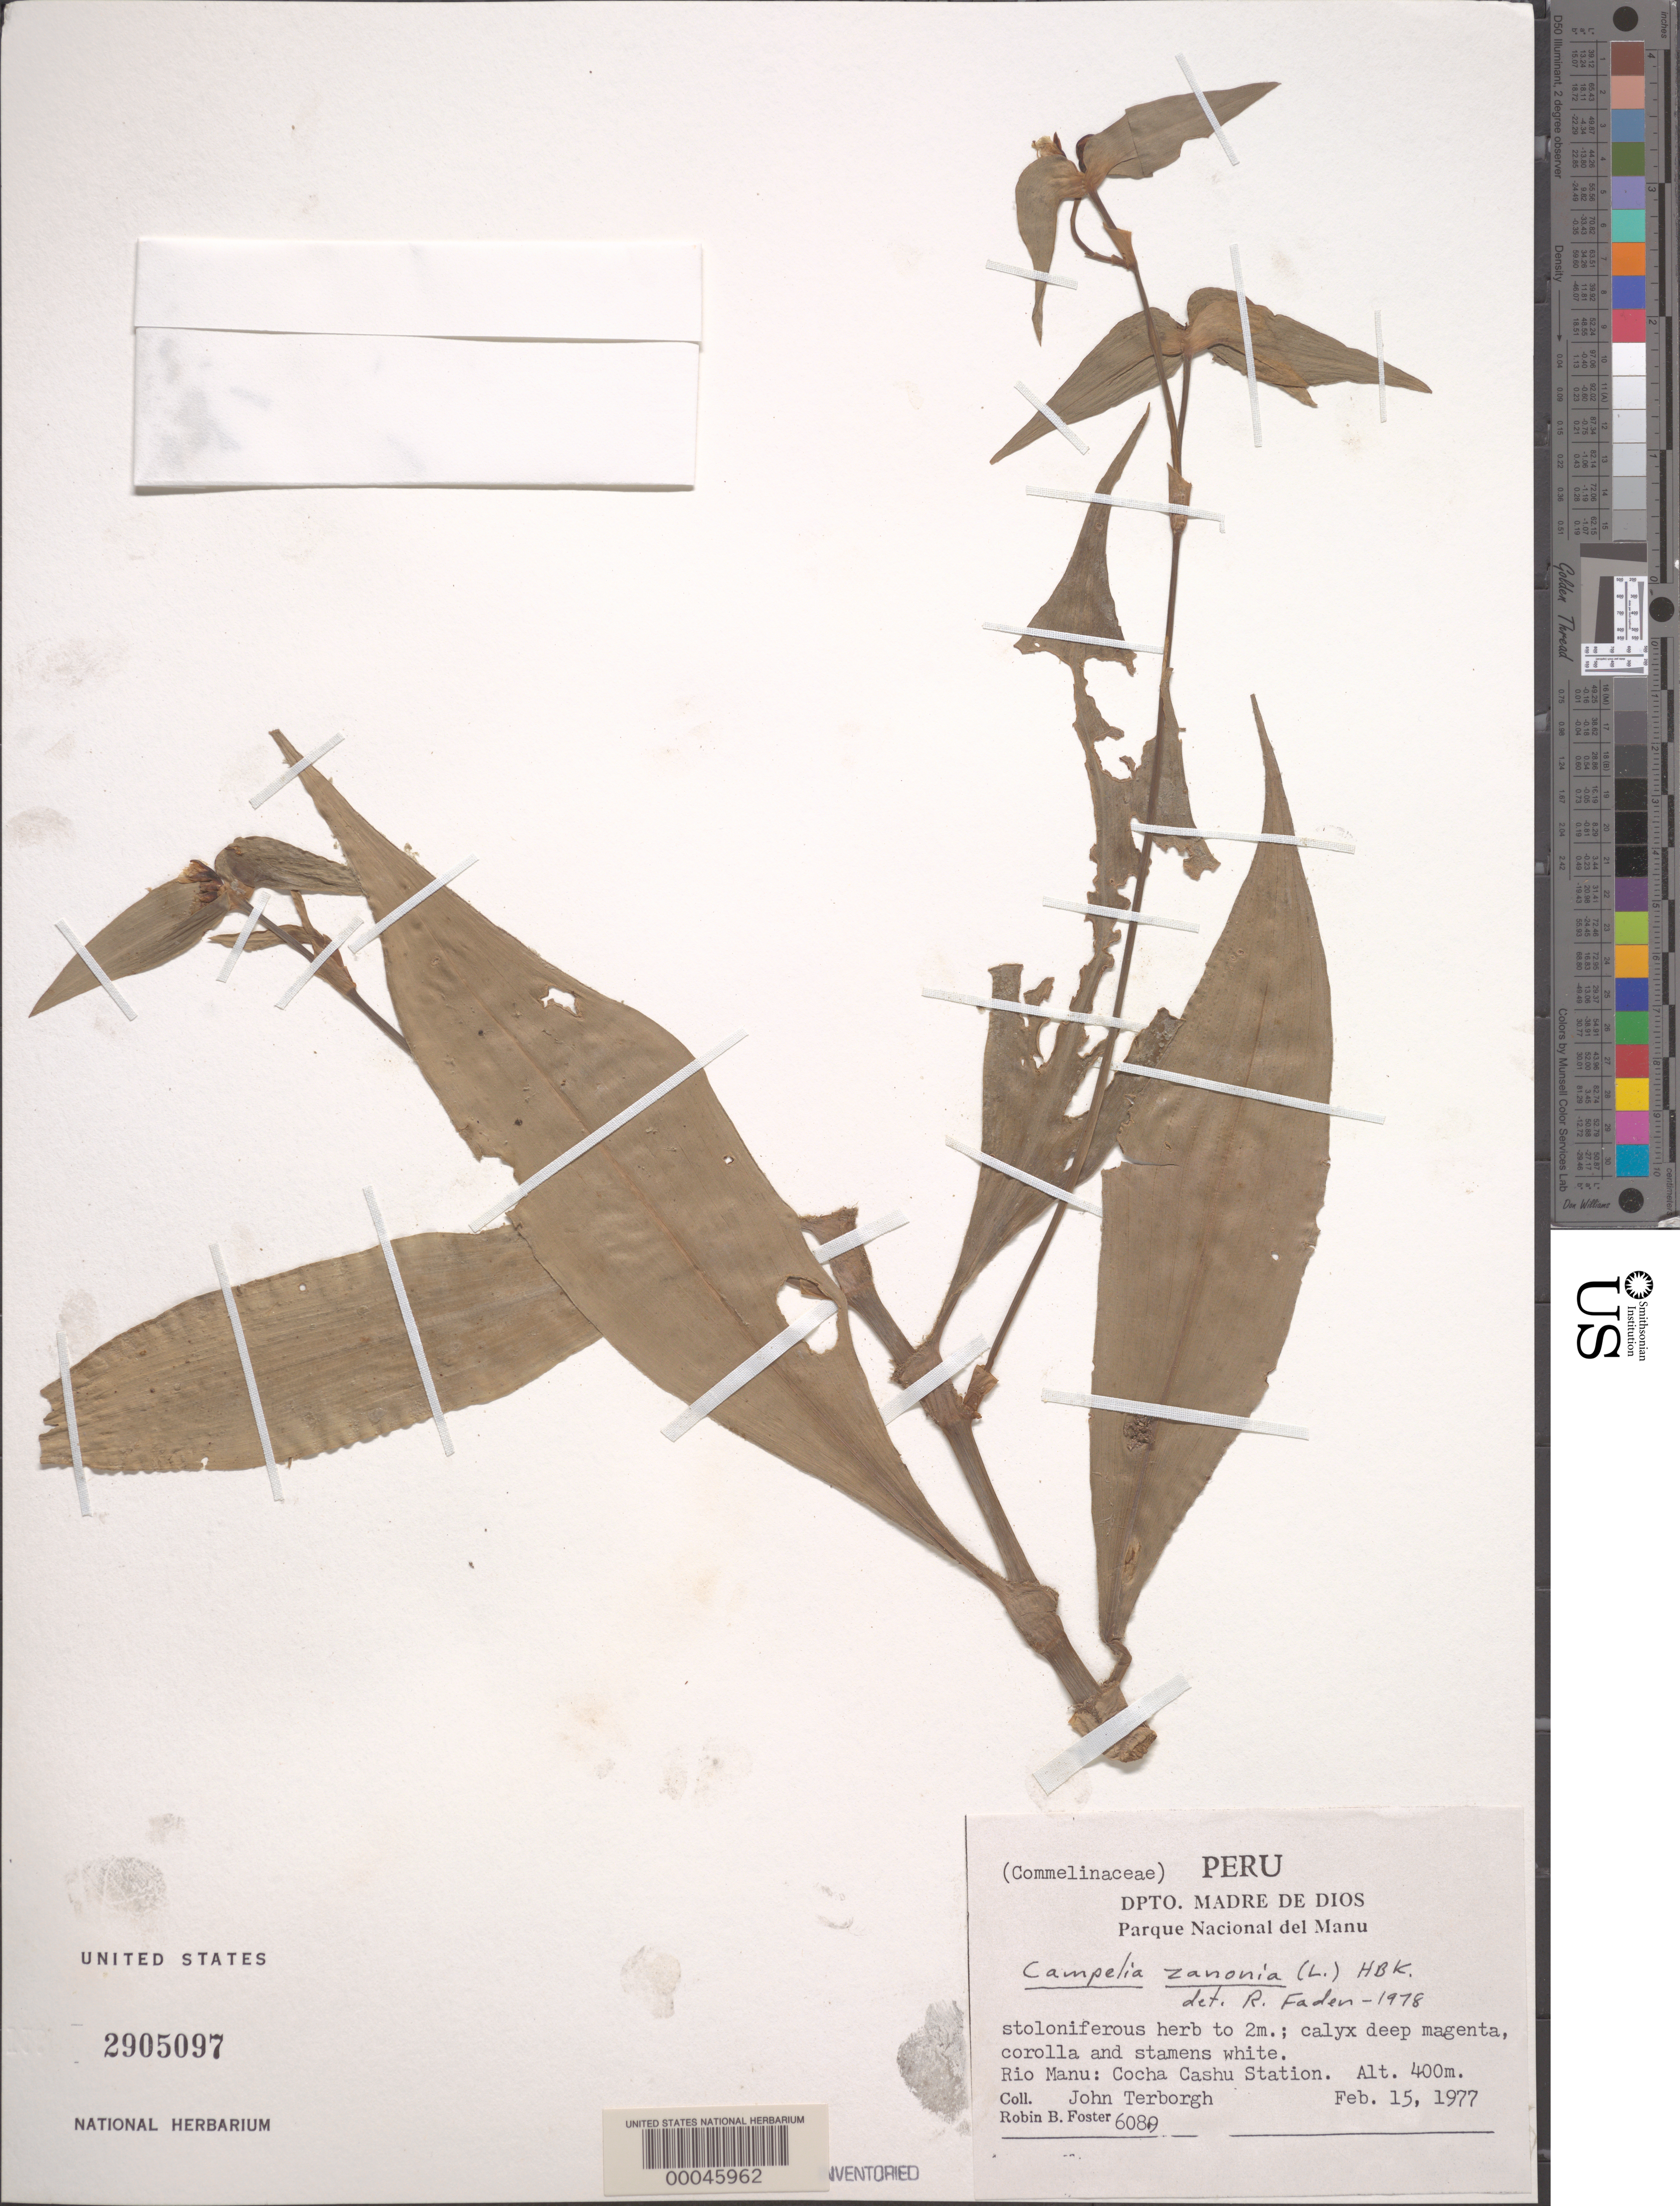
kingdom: Plantae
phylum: Tracheophyta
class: Liliopsida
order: Commelinales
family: Commelinaceae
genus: Tradescantia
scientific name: Tradescantia zanonia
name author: (L.) Sw.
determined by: Faden, Robert B., (US), Smithsonian Institution - National Museum of Natural History (UNITED STATES)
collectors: J. Terborgh & R. B. Foster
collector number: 6089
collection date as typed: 15 Feb 1977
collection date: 1977-02-15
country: Peru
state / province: Madre de Dios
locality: Rio manu, parque nacional del manu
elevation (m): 400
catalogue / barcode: US 2905097